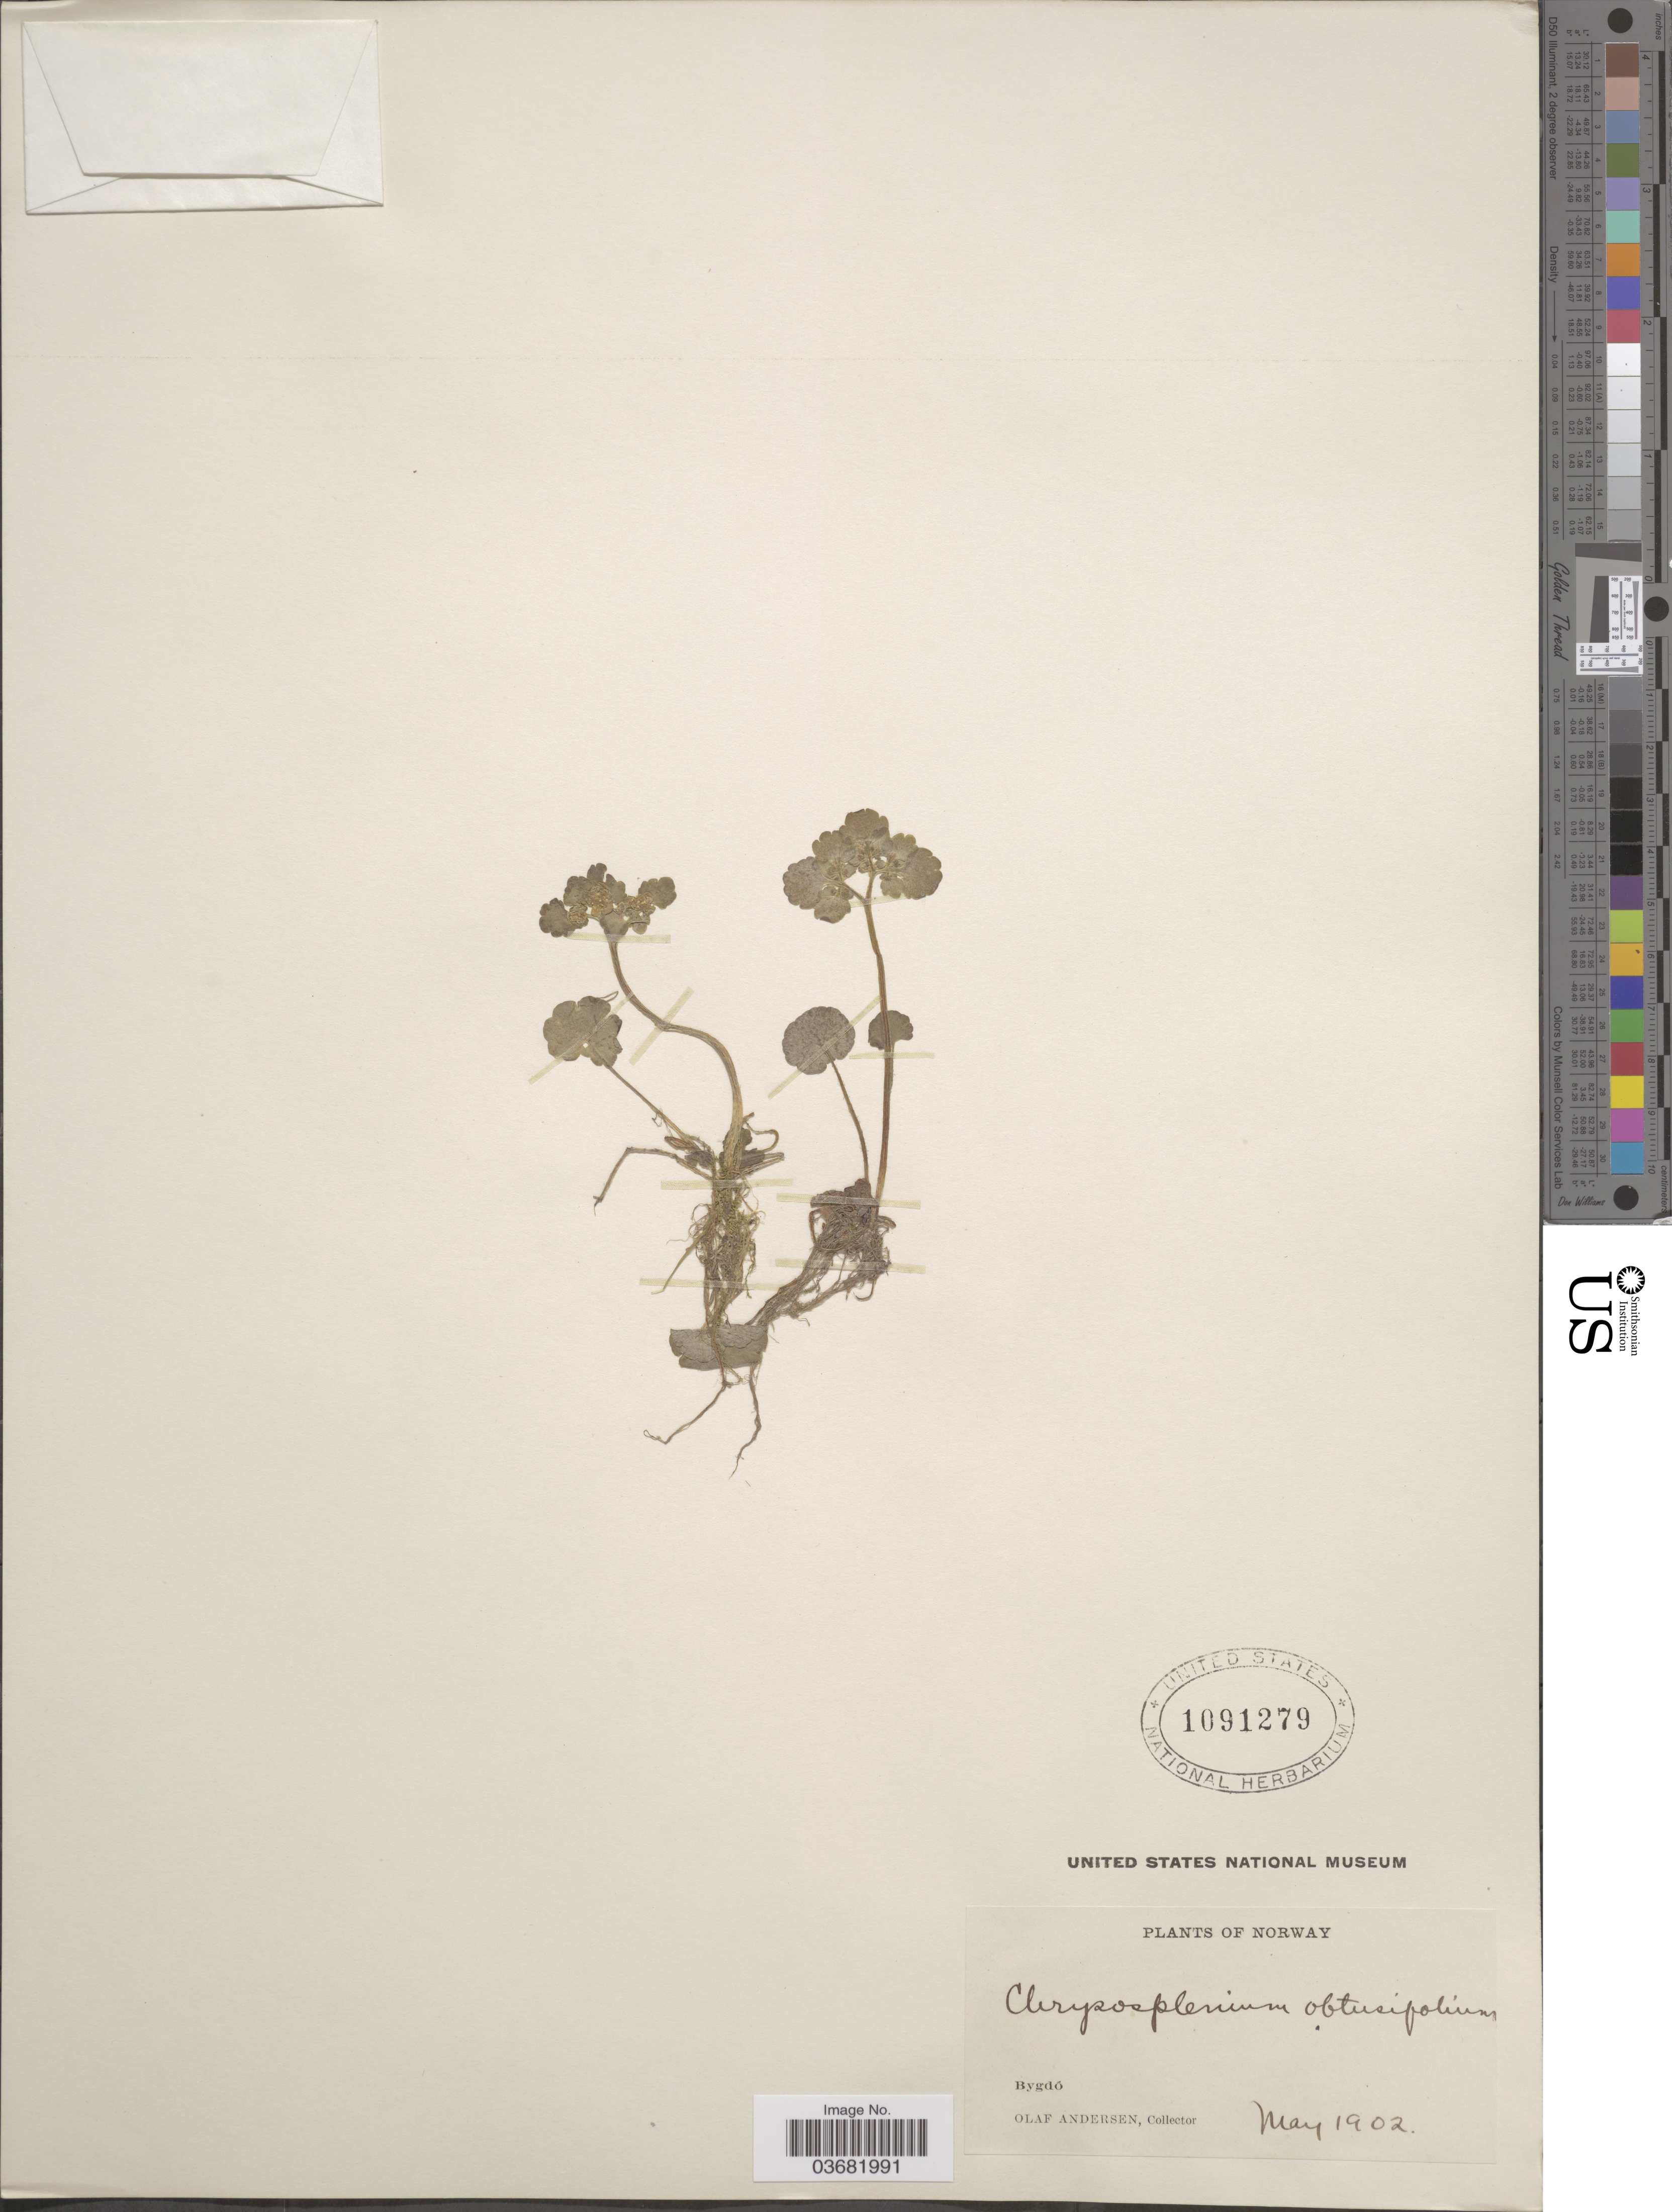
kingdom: Plantae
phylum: Tracheophyta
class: Magnoliopsida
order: Saxifragales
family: Saxifragaceae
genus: Chrysosplenium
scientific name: Chrysosplenium alternifolium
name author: L.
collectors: O. Andersen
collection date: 1902-05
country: Norway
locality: Bygdó.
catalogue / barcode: US 1091279